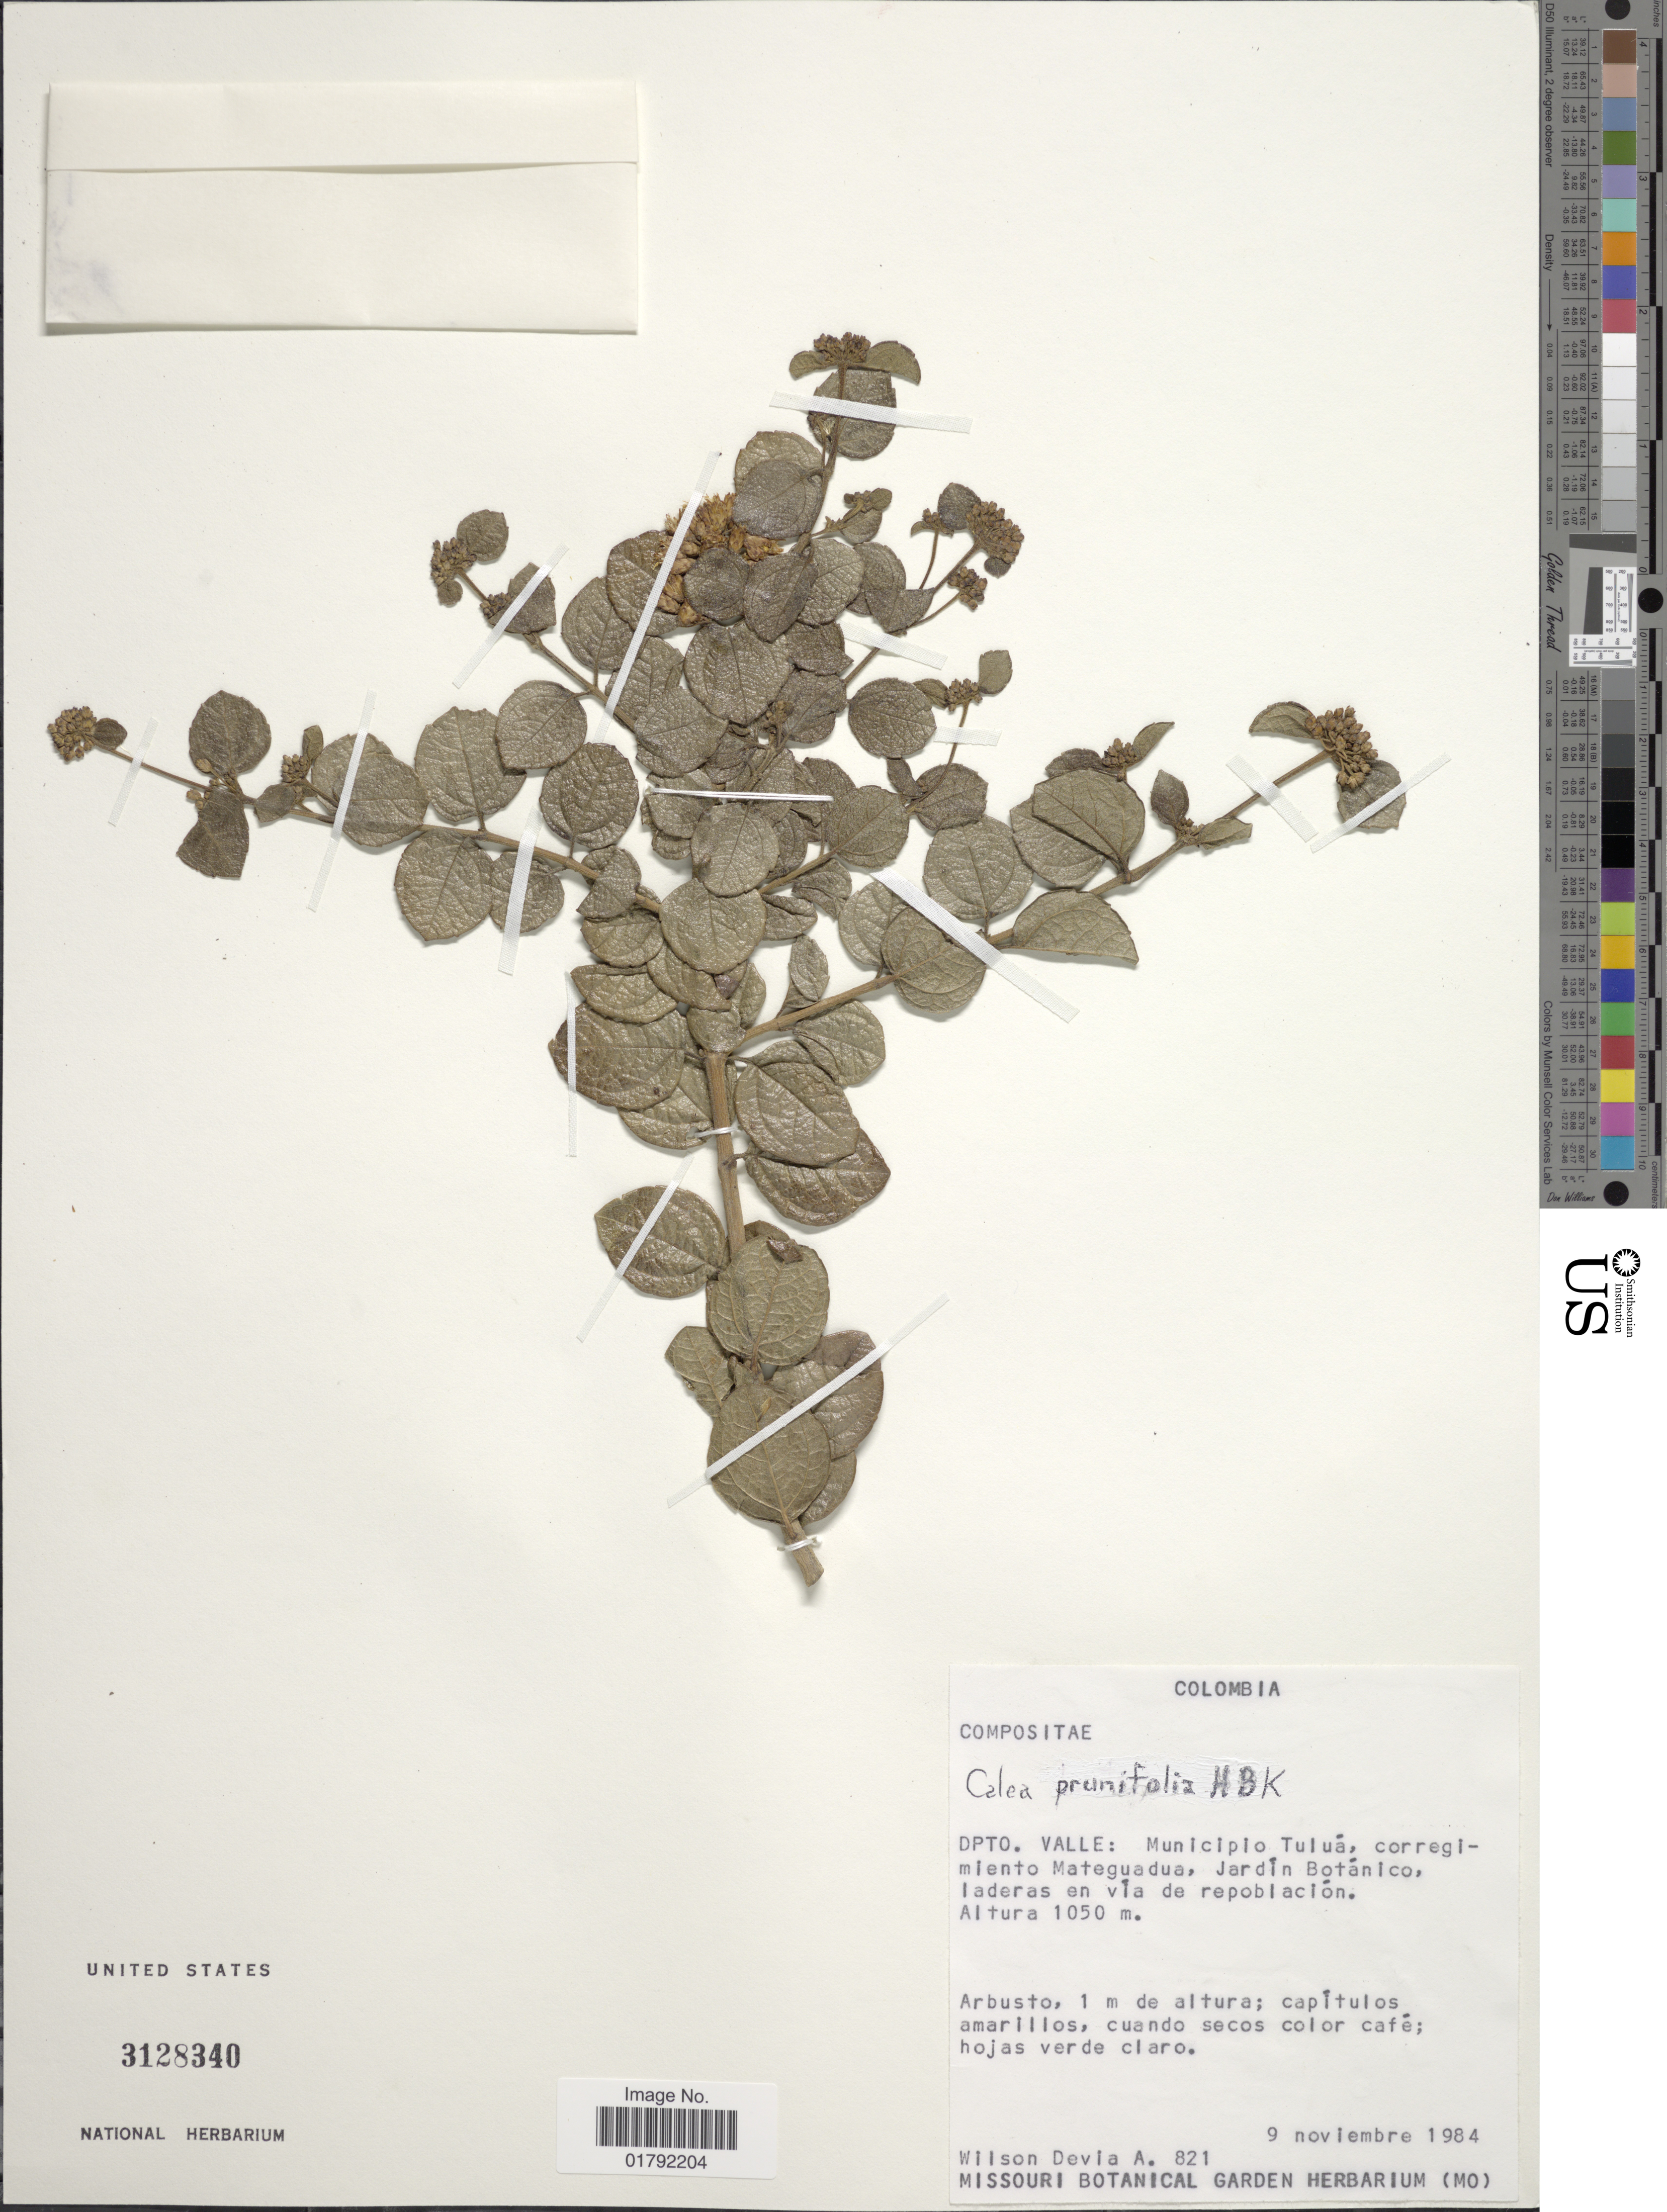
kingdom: Plantae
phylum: Tracheophyta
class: Magnoliopsida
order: Asterales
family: Asteraceae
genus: Calea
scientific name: Calea prunifolia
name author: Kunth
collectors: W. Devia A.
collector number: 821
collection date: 1984-11-09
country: Colombia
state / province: Valle del Cauca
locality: Valle: Municipio Tulua, corregimiento Mateguadua, Jardin Botanico, laderas en via de repoblacion.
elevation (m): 1050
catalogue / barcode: US 3128340